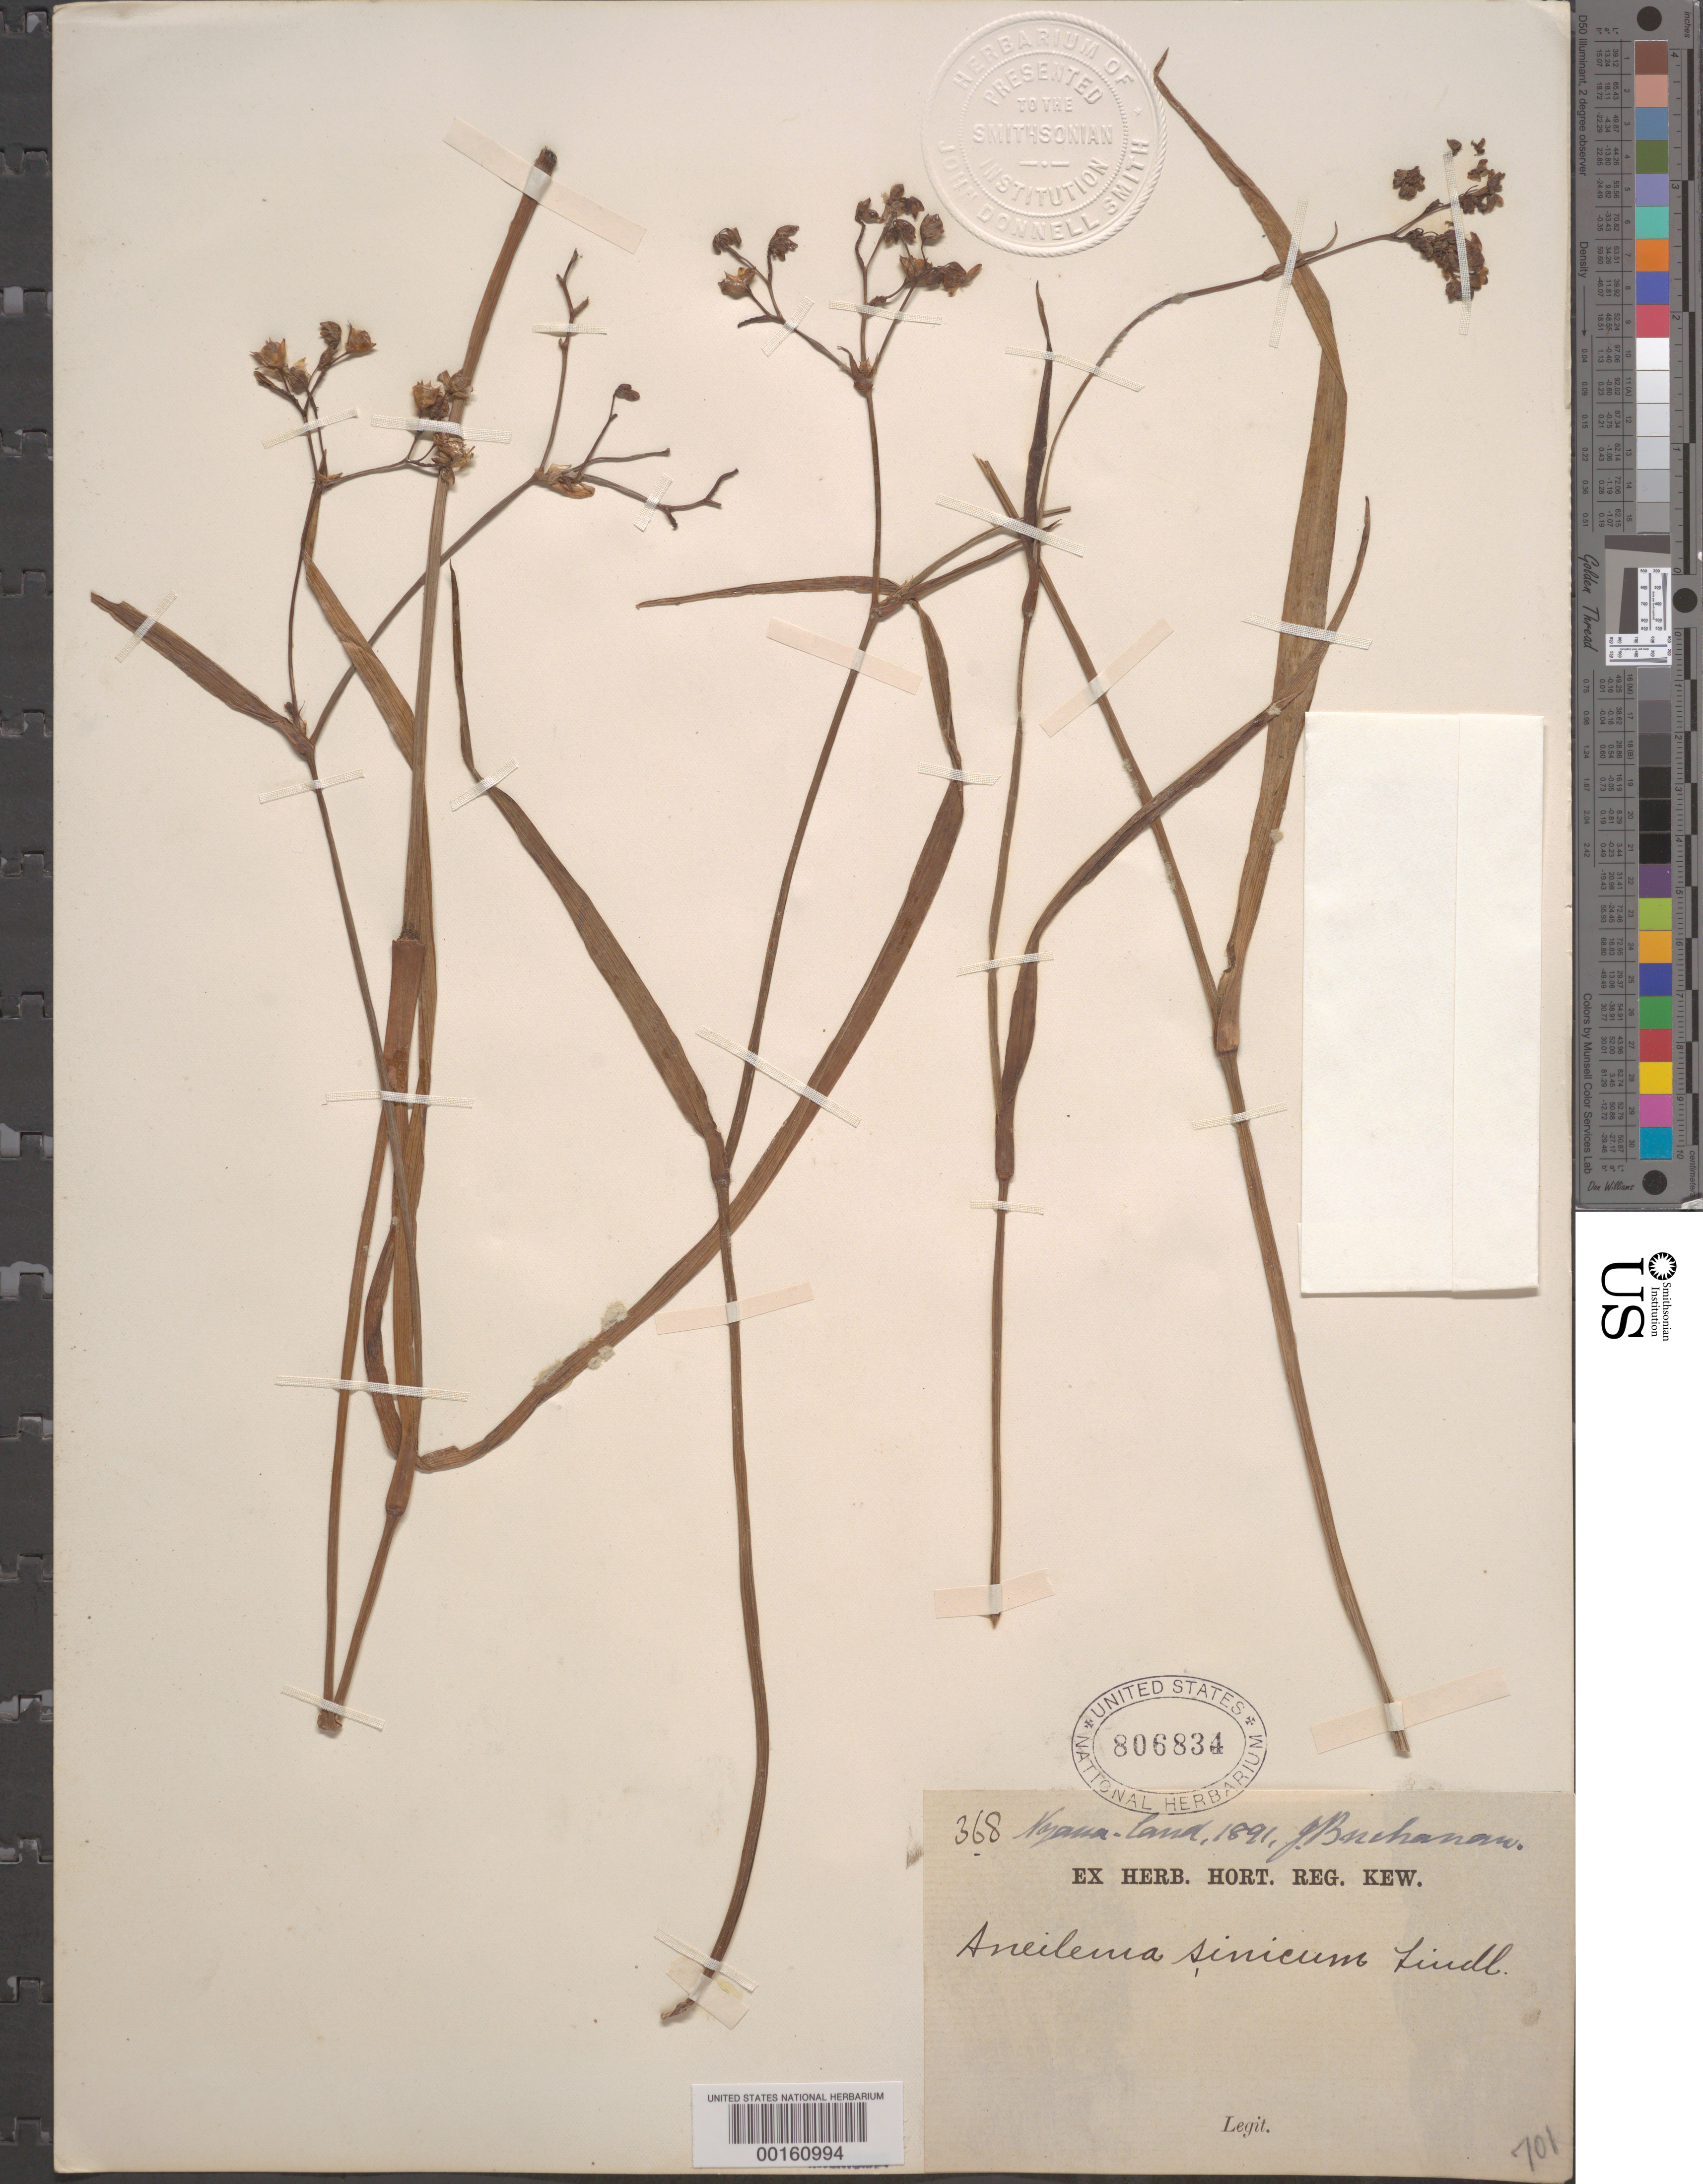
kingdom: Plantae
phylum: Tracheophyta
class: Liliopsida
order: Commelinales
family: Commelinaceae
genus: Murdannia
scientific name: Murdannia simplex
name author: (Vahl) Brenan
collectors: J. Buchanan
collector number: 368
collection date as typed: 1891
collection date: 1891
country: Malawi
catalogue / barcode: US 806834